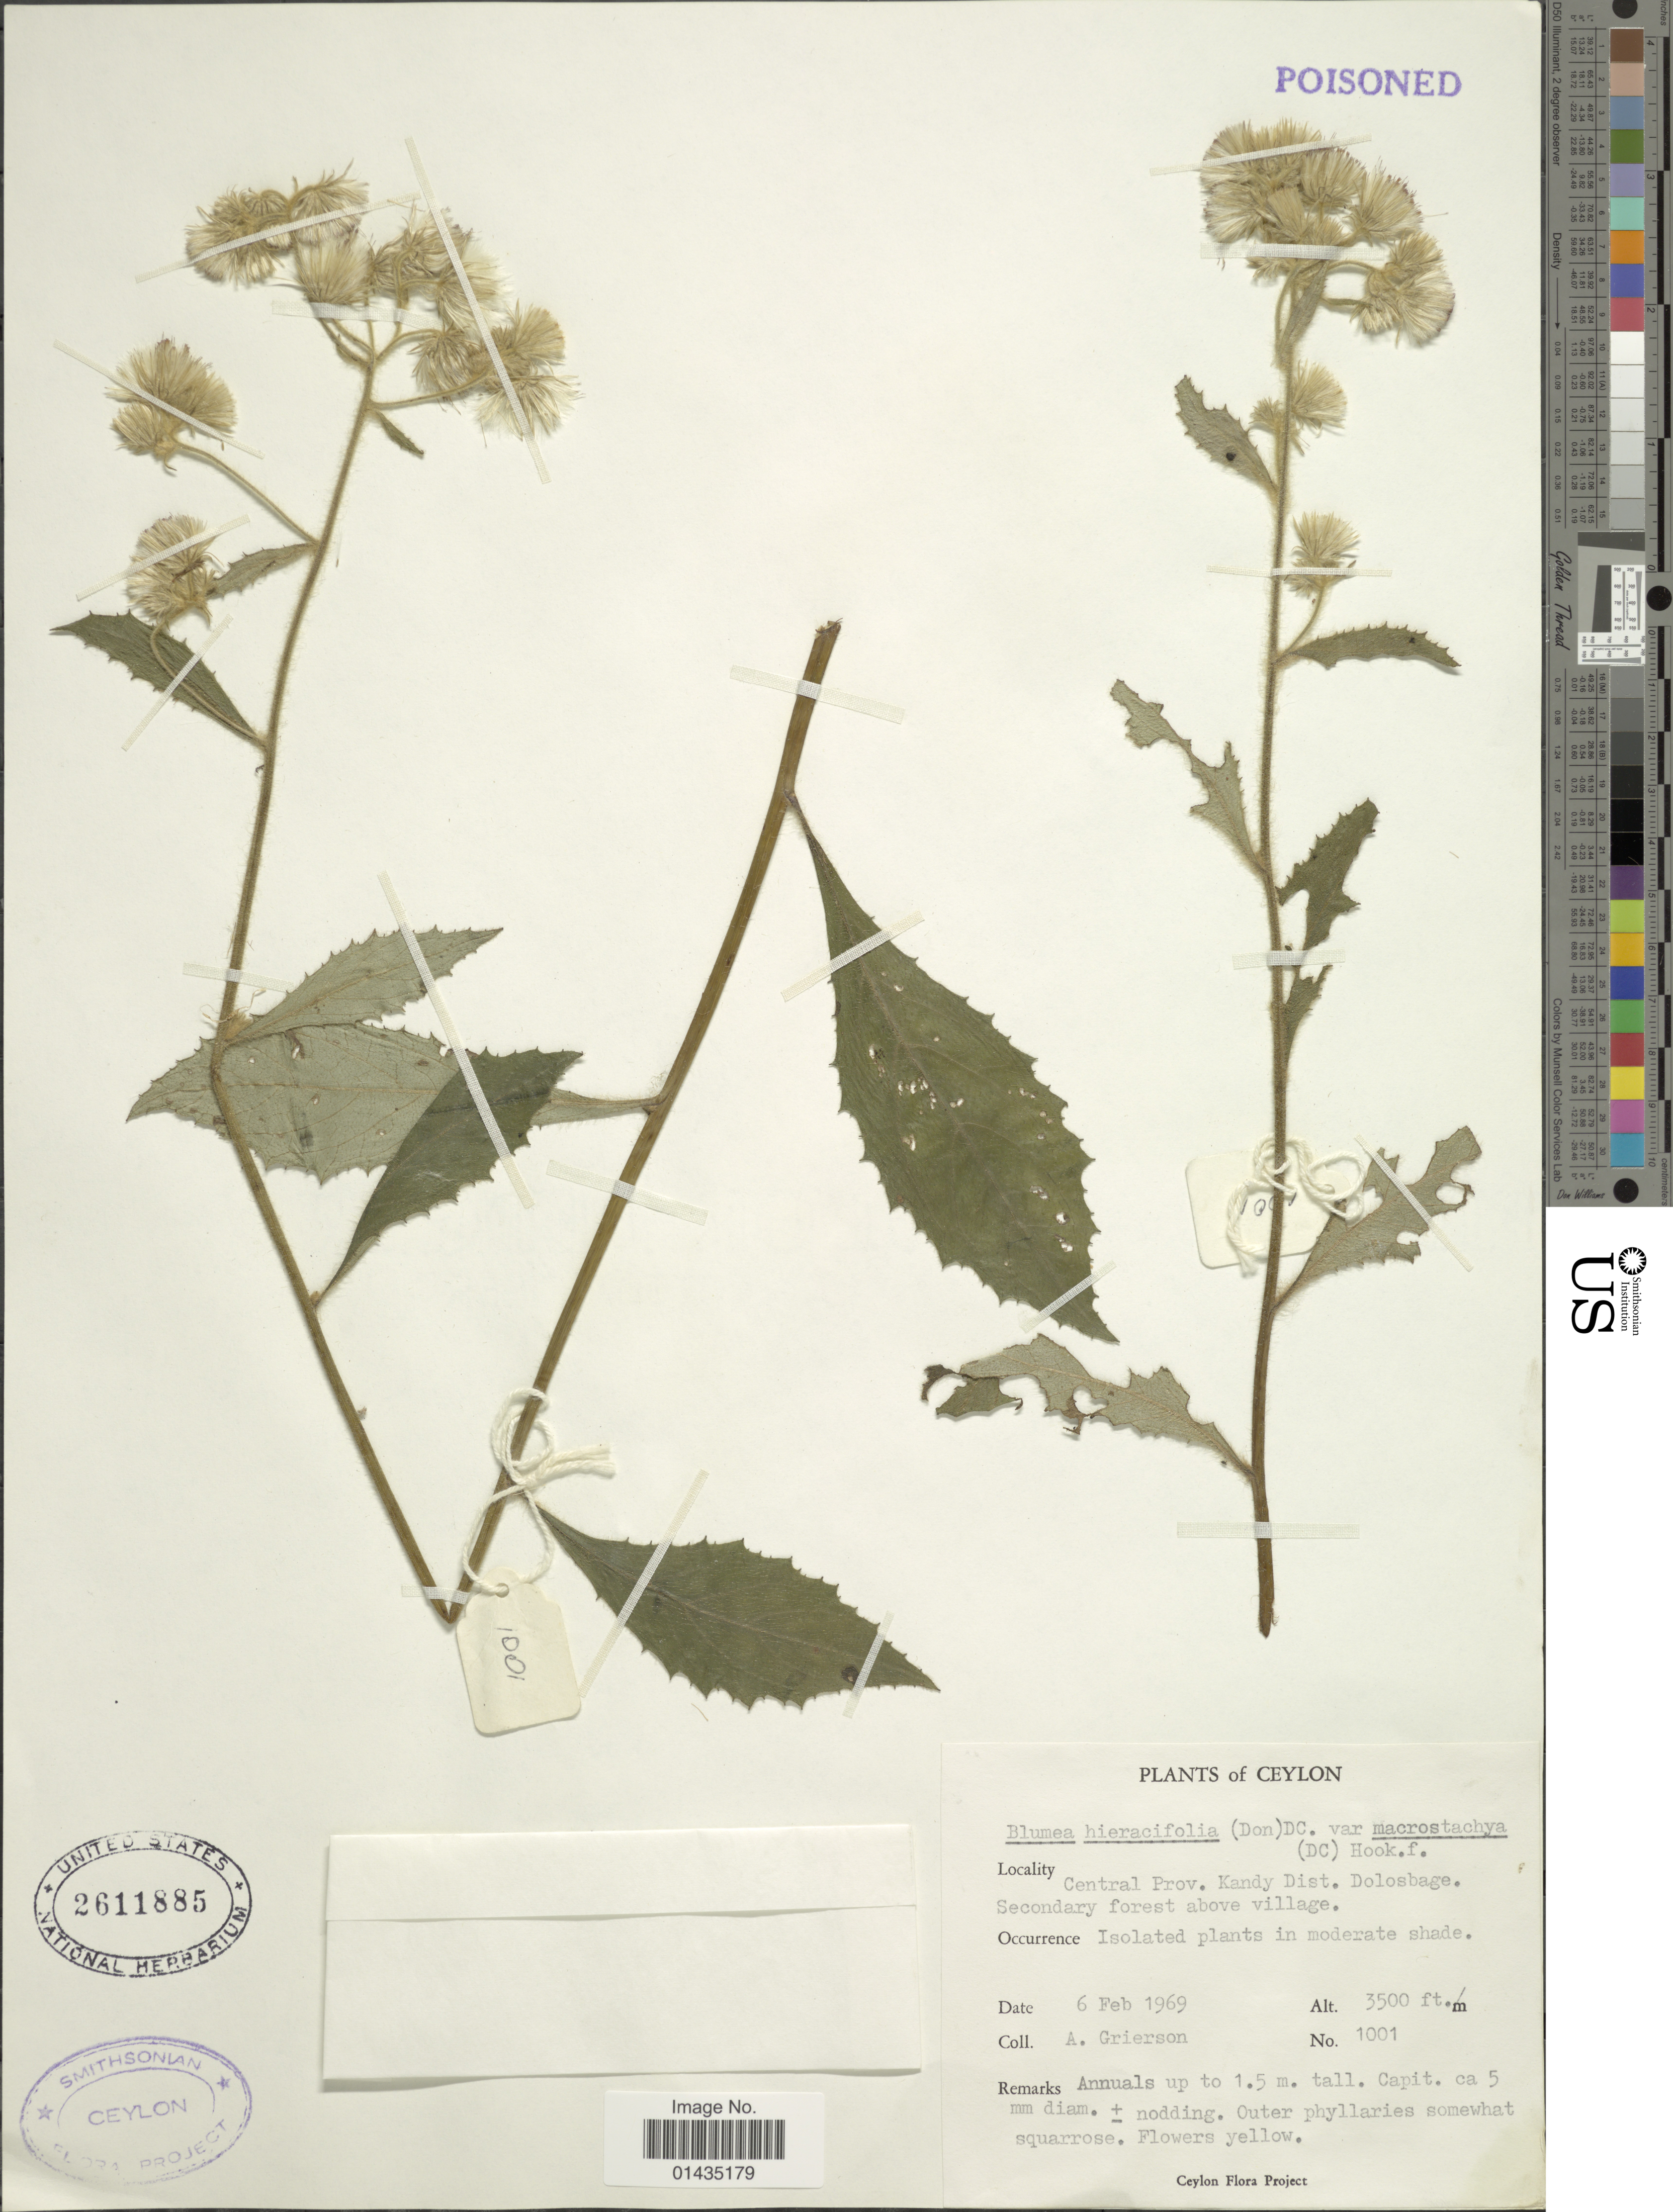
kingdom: Plantae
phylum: Tracheophyta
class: Magnoliopsida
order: Asterales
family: Asteraceae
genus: Blumea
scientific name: Blumea hieraciifolia var. macrostachya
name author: (DC.) Hook. f.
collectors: A. Grierson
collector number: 1001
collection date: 1969-02-06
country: Sri Lanka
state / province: Central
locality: Ceylon, Kandy Dist. Dolosbage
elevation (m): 1067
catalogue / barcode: US 2611885